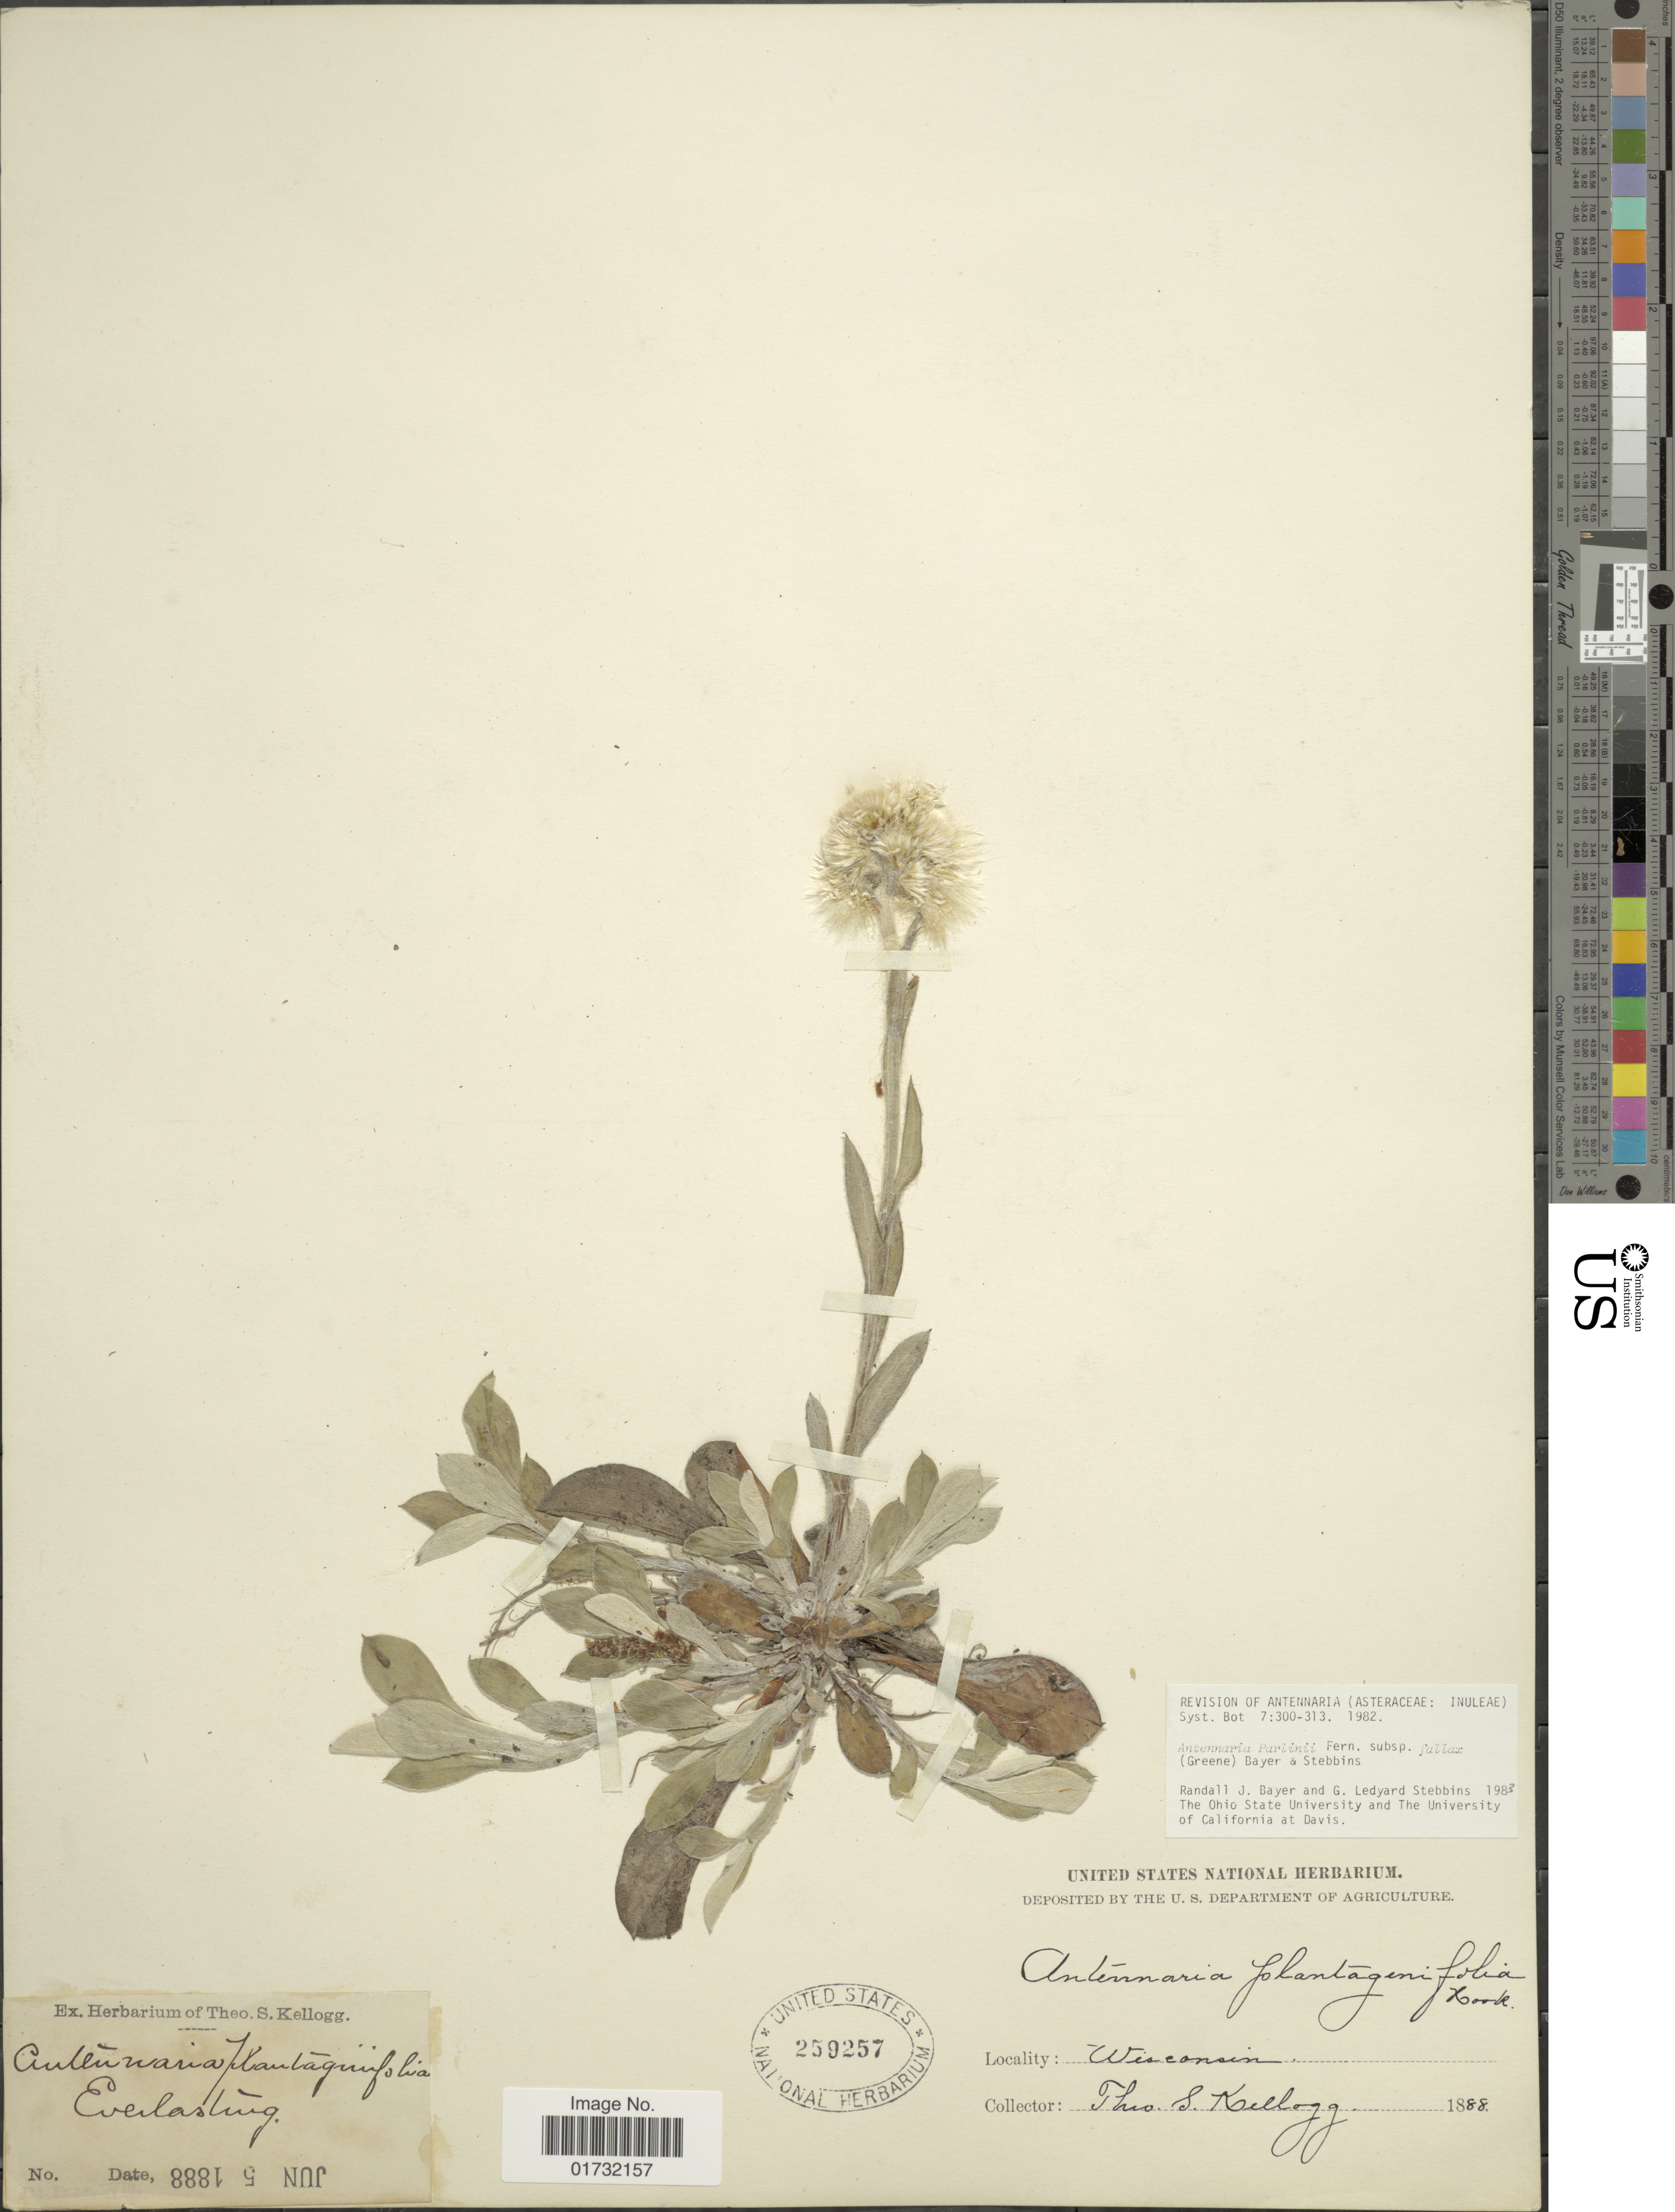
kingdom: Plantae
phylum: Tracheophyta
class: Magnoliopsida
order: Asterales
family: Asteraceae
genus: Antennaria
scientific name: Antennaria parlinii subsp. fallax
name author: (Greene) R.J. Bayer & Stebbins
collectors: T. S. Kellogg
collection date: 1888-06-05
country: United States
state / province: Wisconsin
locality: Everlasting [unsure placement]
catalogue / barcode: US 259257